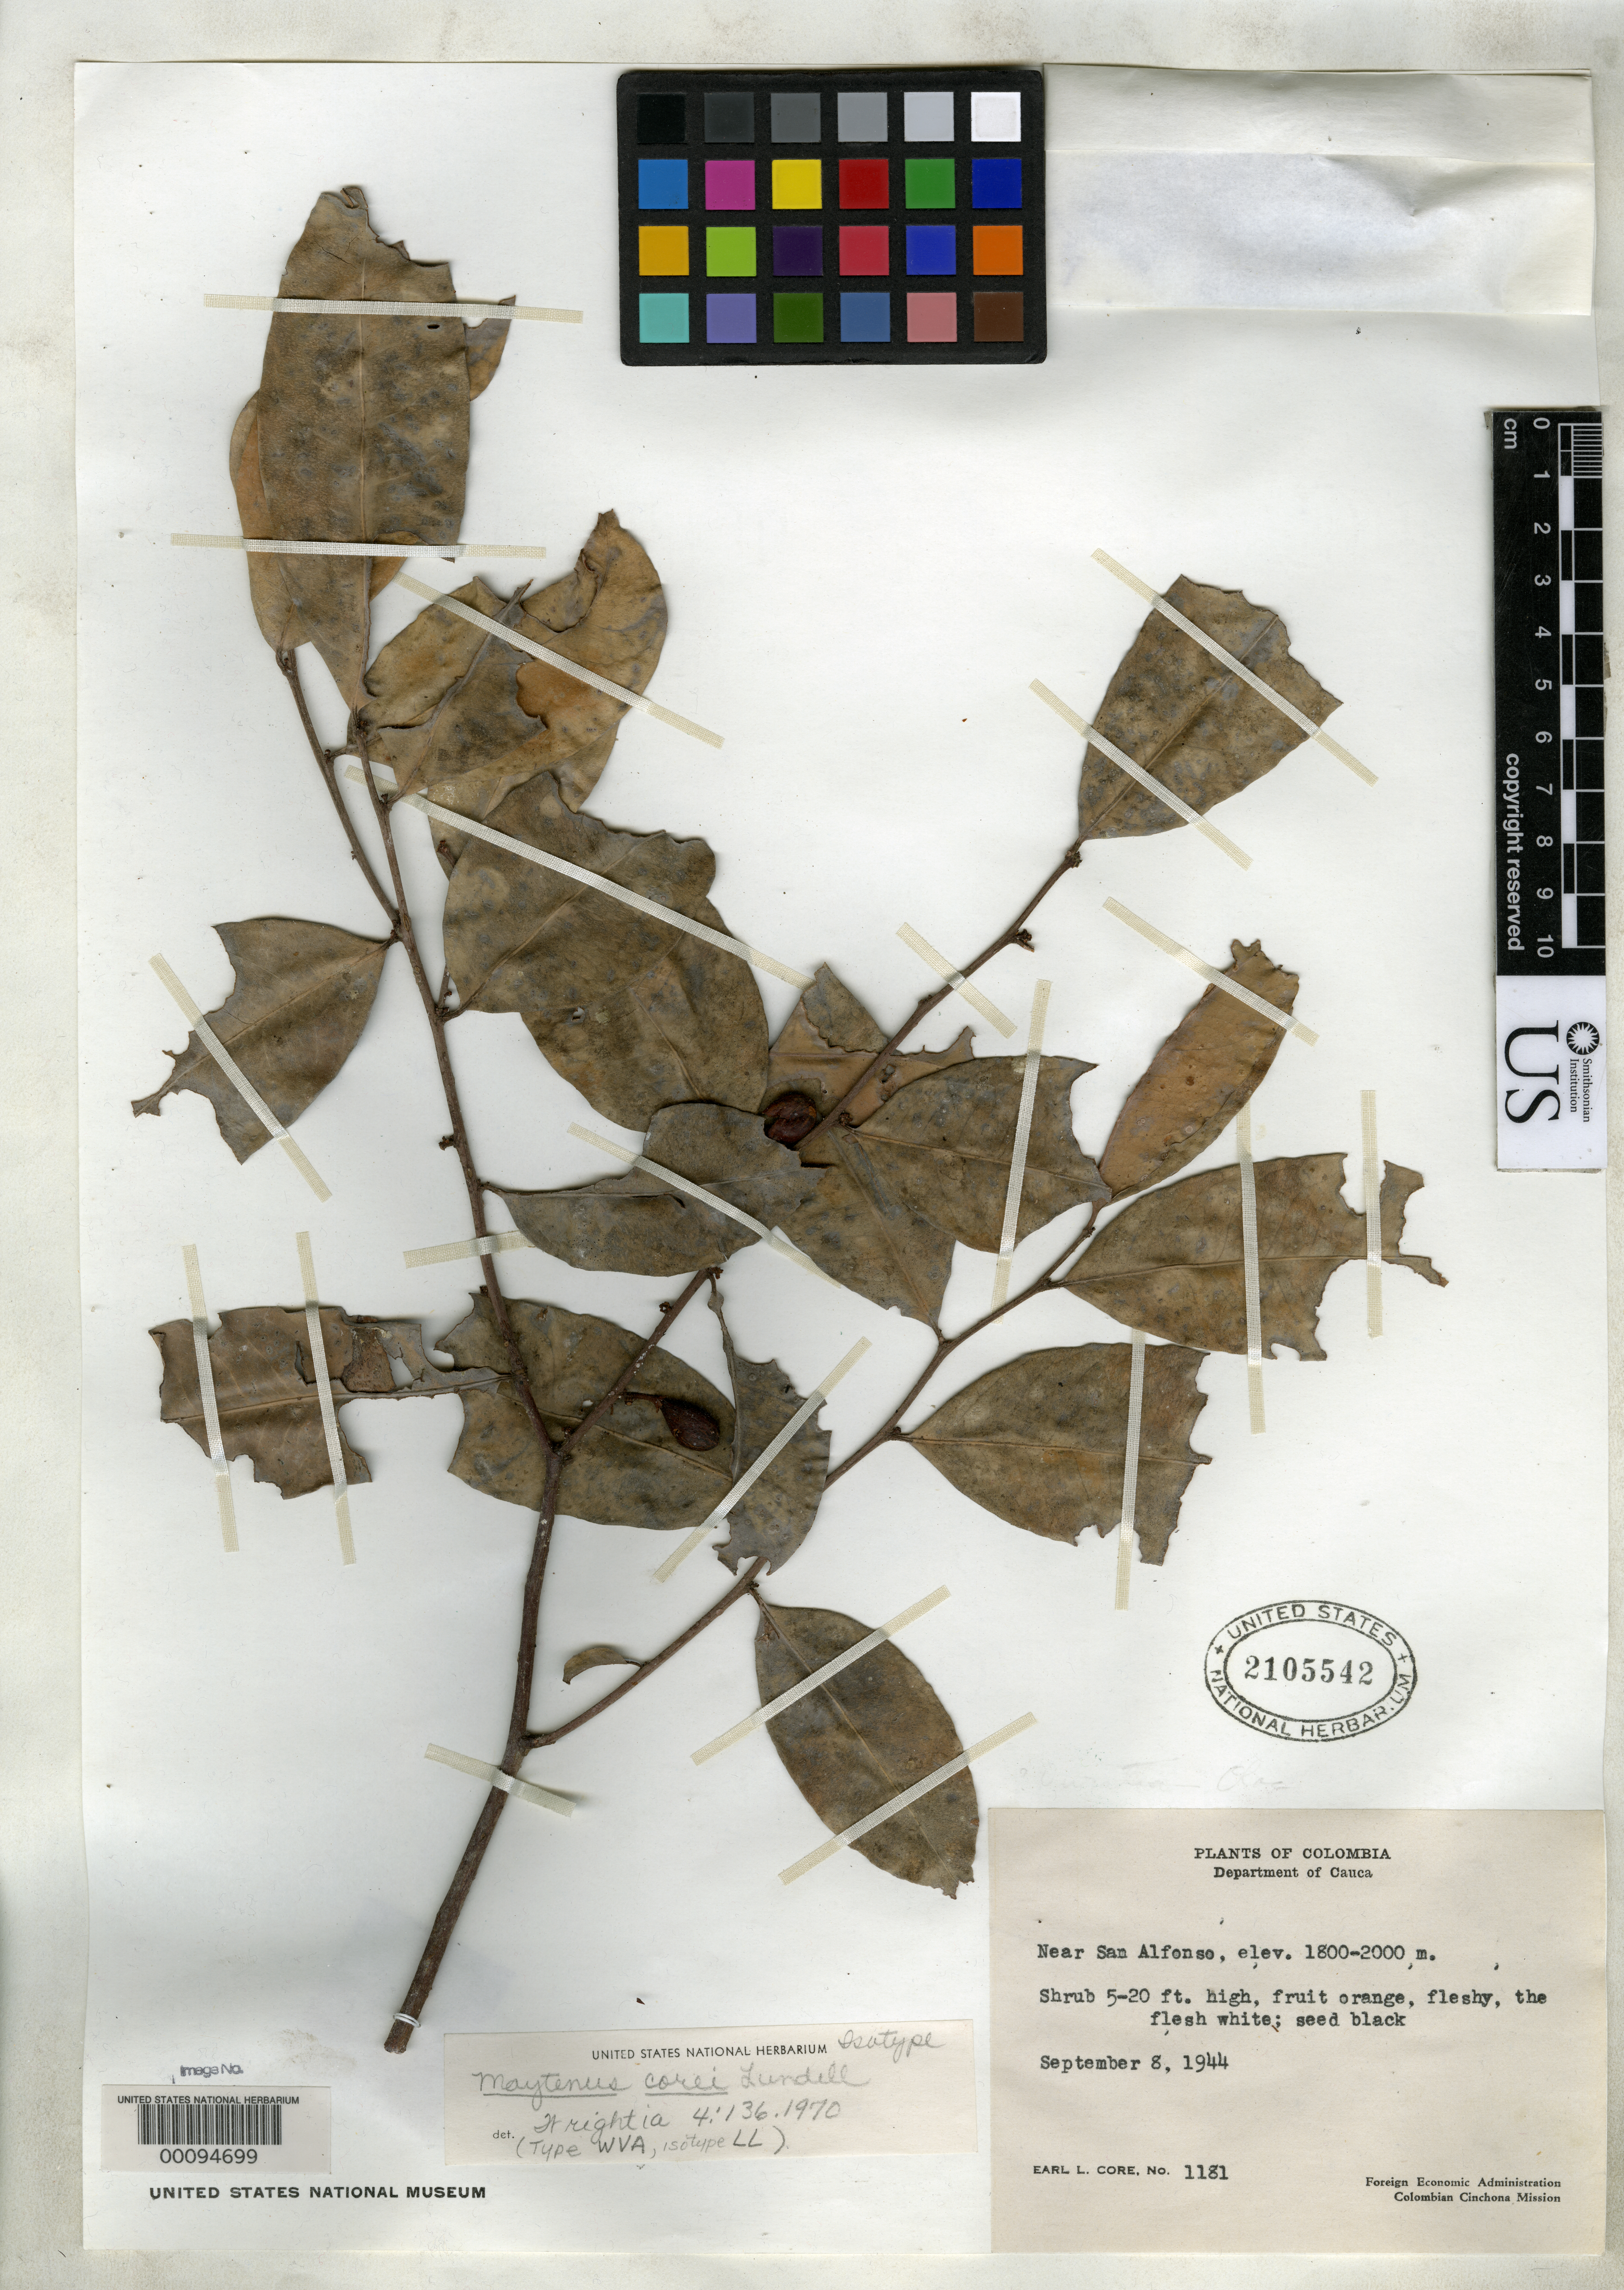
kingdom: Plantae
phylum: Tracheophyta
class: Magnoliopsida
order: Celastrales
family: Celastraceae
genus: Maytenus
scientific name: Maytenus corei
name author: Lundell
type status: Isotype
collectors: E. L. Core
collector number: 1181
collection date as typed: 08 Sep 1944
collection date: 1944-09-08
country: Colombia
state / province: Cauca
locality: Near San Alfonso.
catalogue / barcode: US 2105542